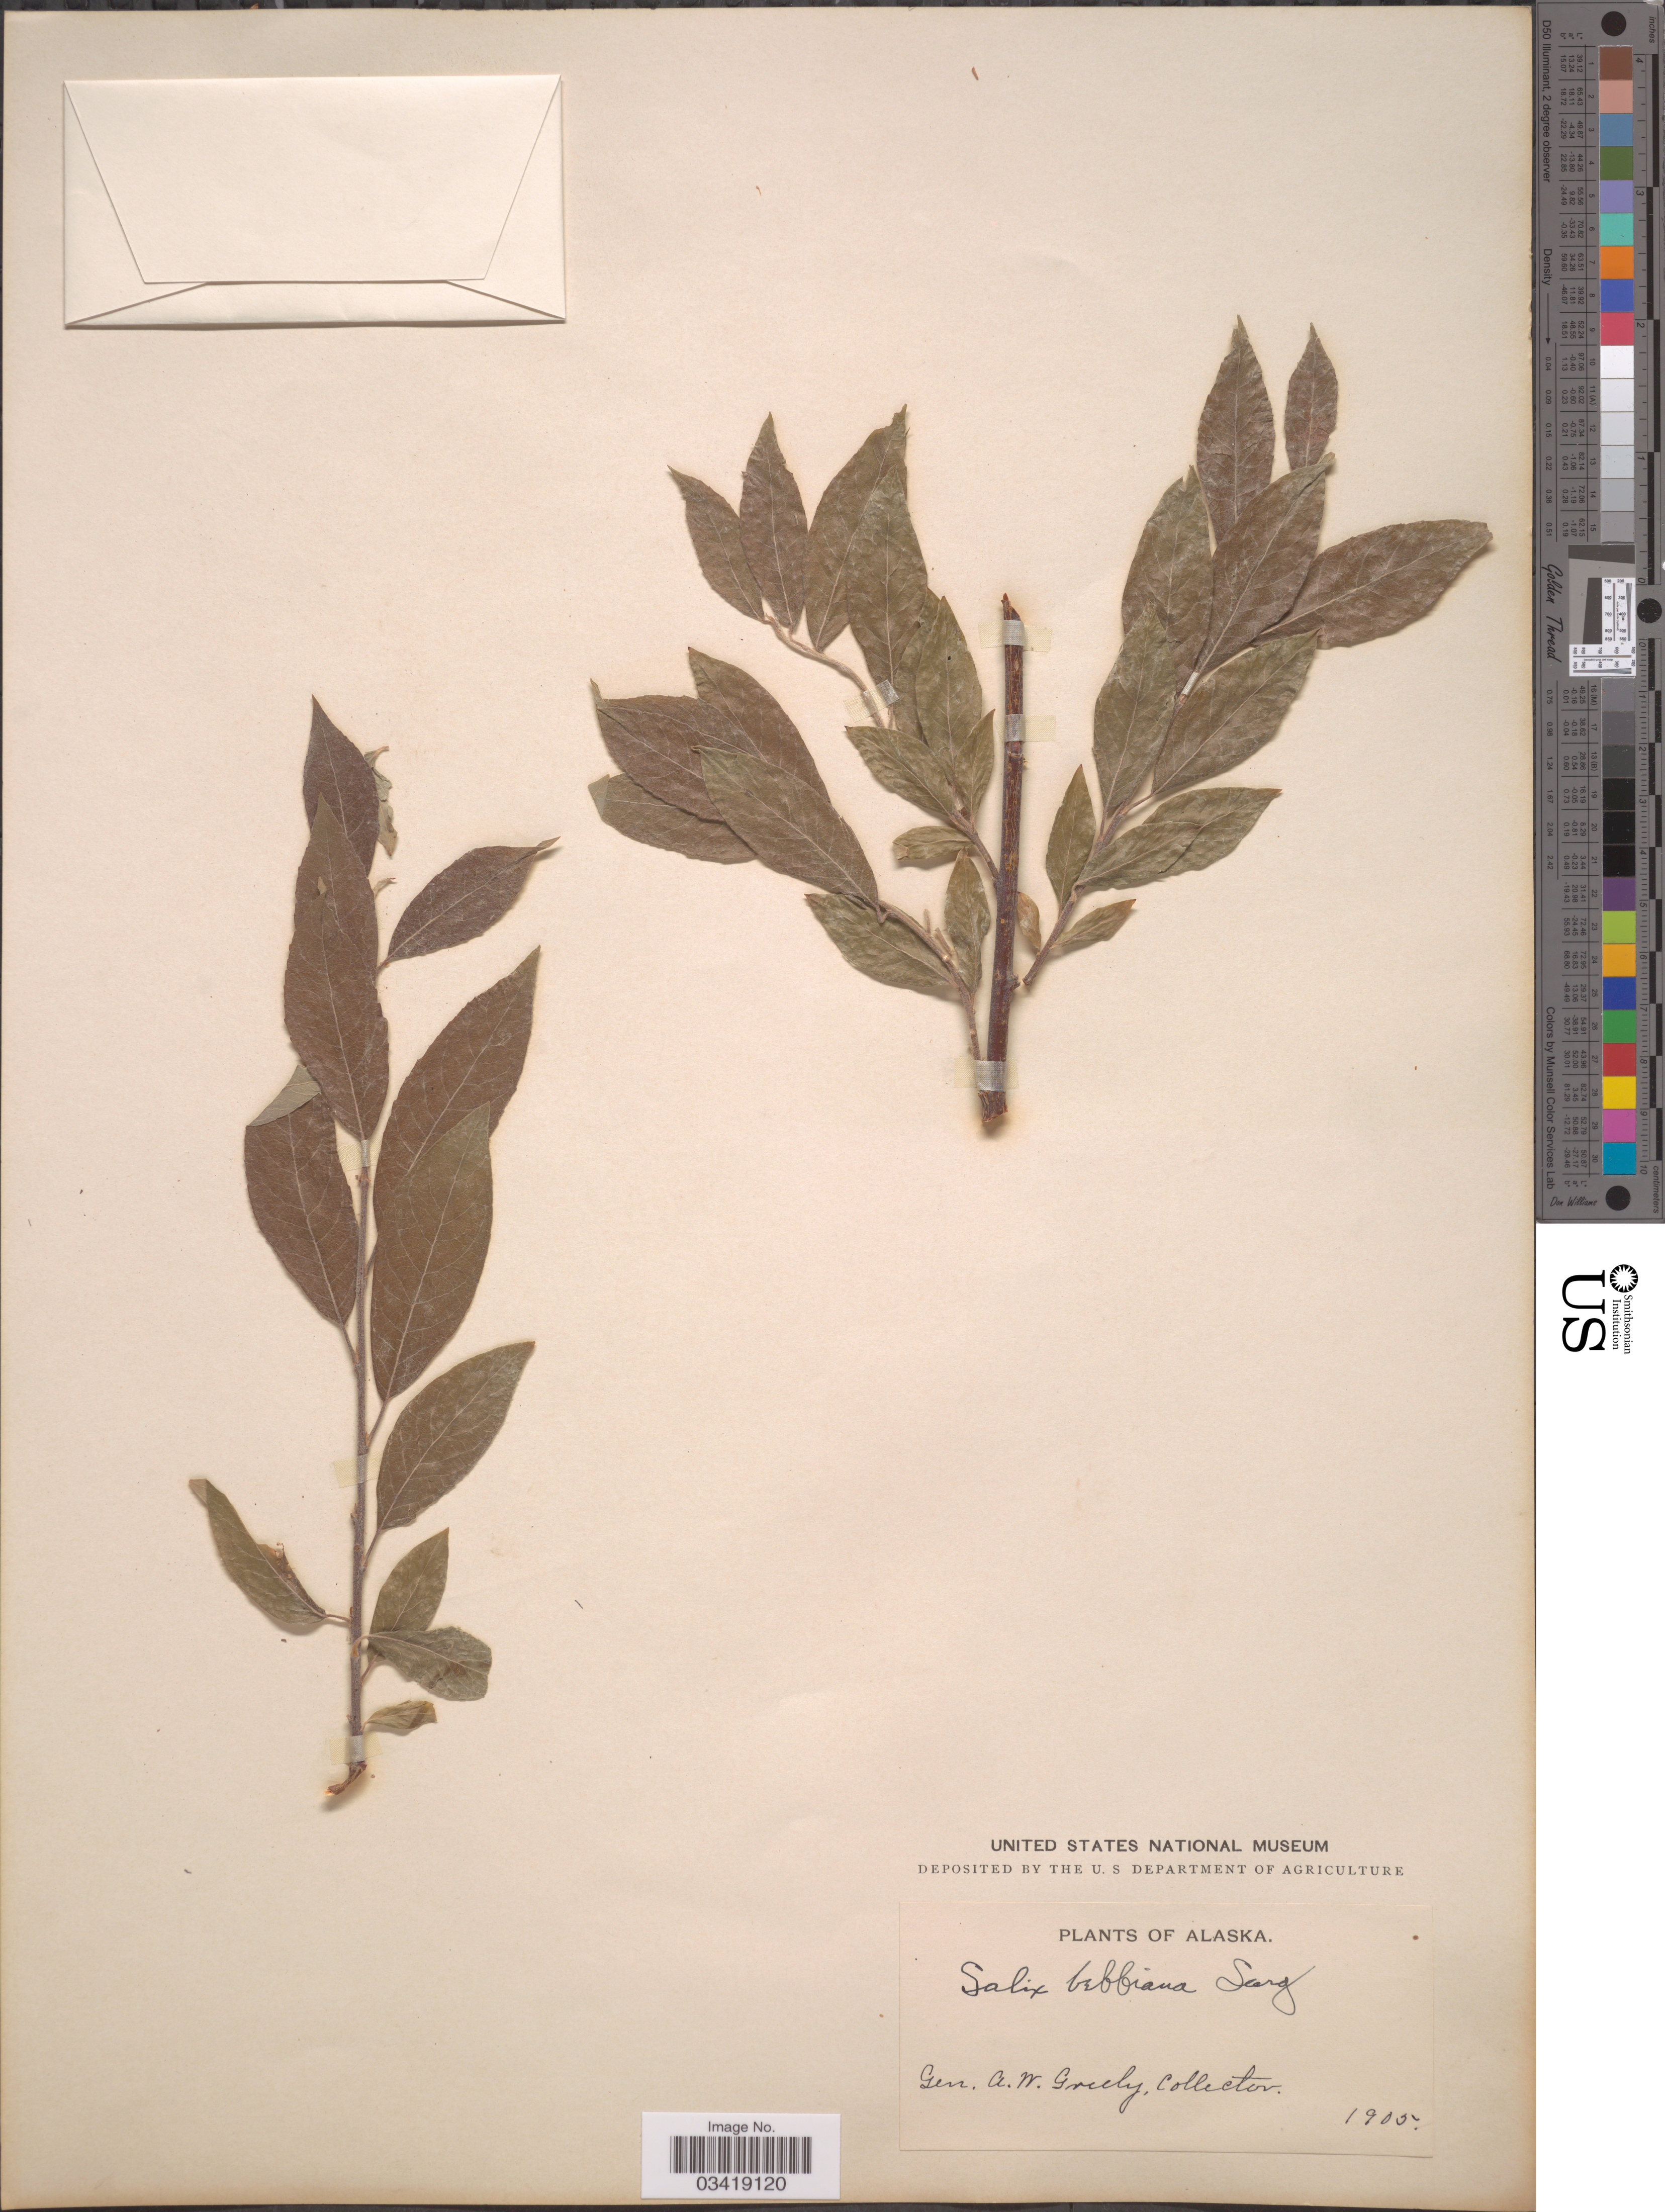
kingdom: Plantae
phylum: Tracheophyta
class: Magnoliopsida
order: Malpighiales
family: Salicaceae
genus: Salix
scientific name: Salix bebbiana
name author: Sarg.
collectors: A. Greely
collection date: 1905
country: United States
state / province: Alaska